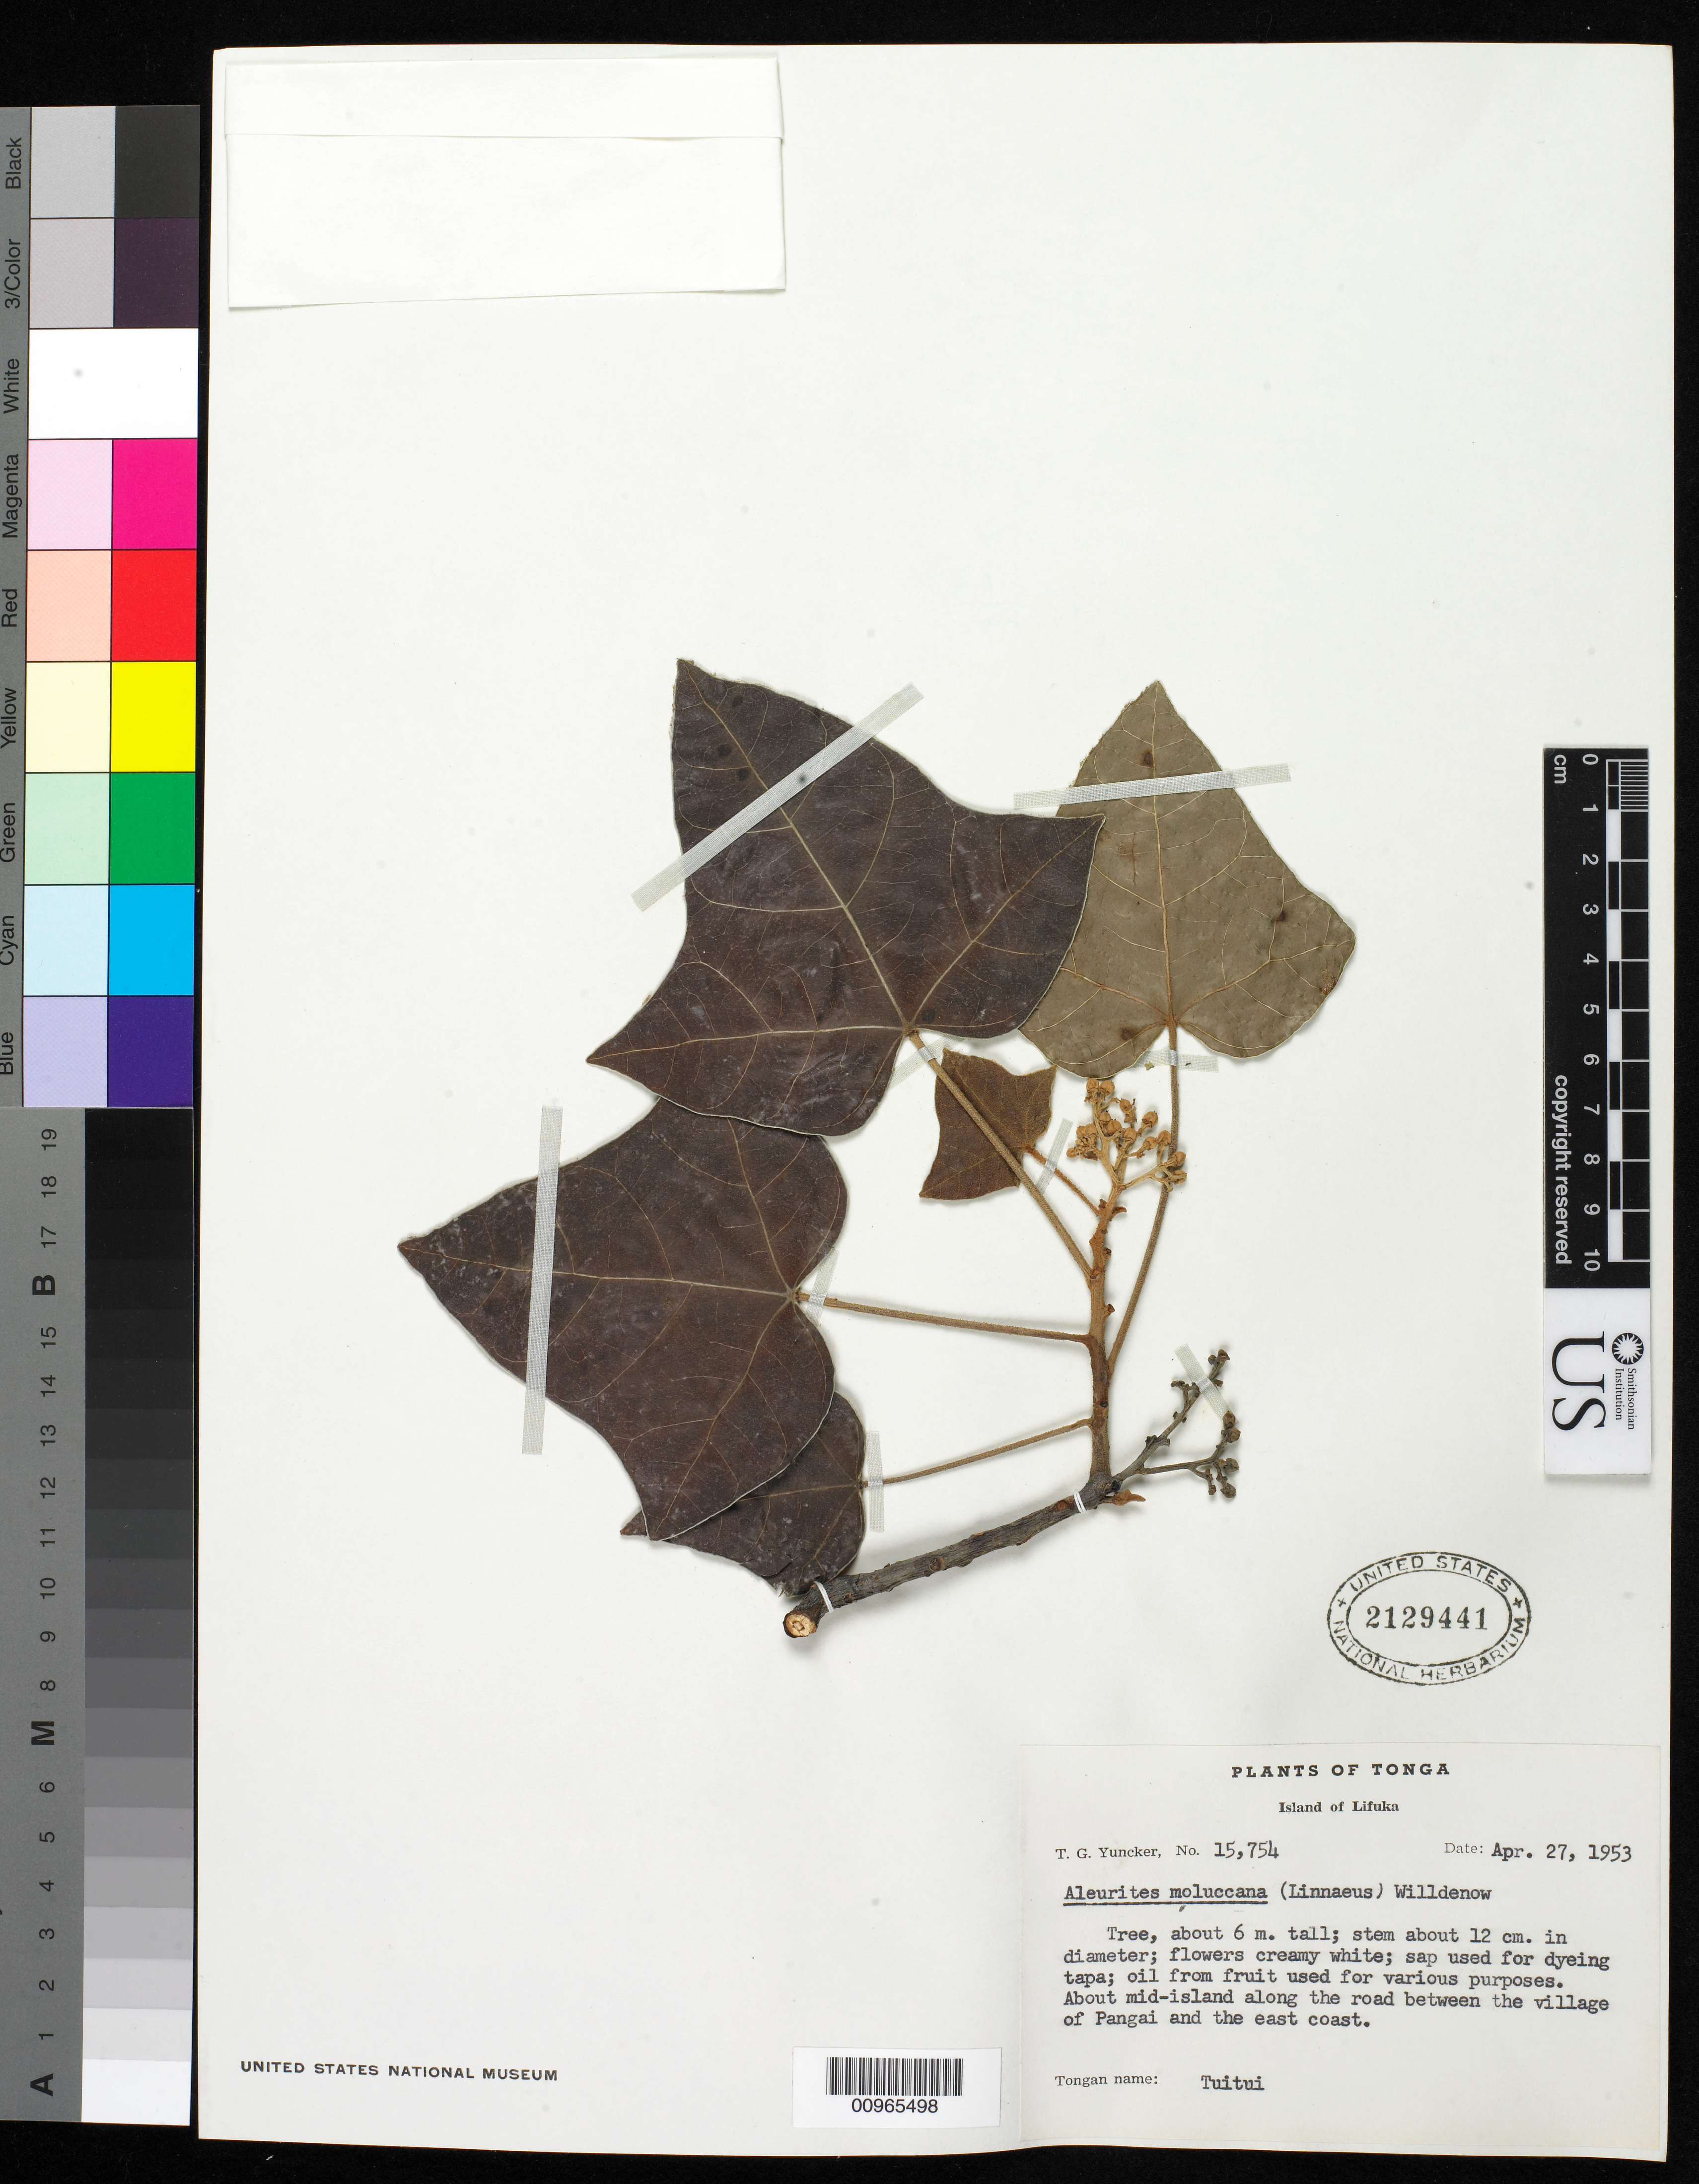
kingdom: Plantae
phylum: Tracheophyta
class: Magnoliopsida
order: Malpighiales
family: Euphorbiaceae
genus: Aleurites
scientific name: Aleurites moluccanus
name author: (L.) Willd.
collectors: T. G. Yuncker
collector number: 15754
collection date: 1953-04-27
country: Tonga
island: Lifuka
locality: About mid-island along the road between the village of Pangai and the east coast, Island of Lifuka, Tonga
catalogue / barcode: US 2129441